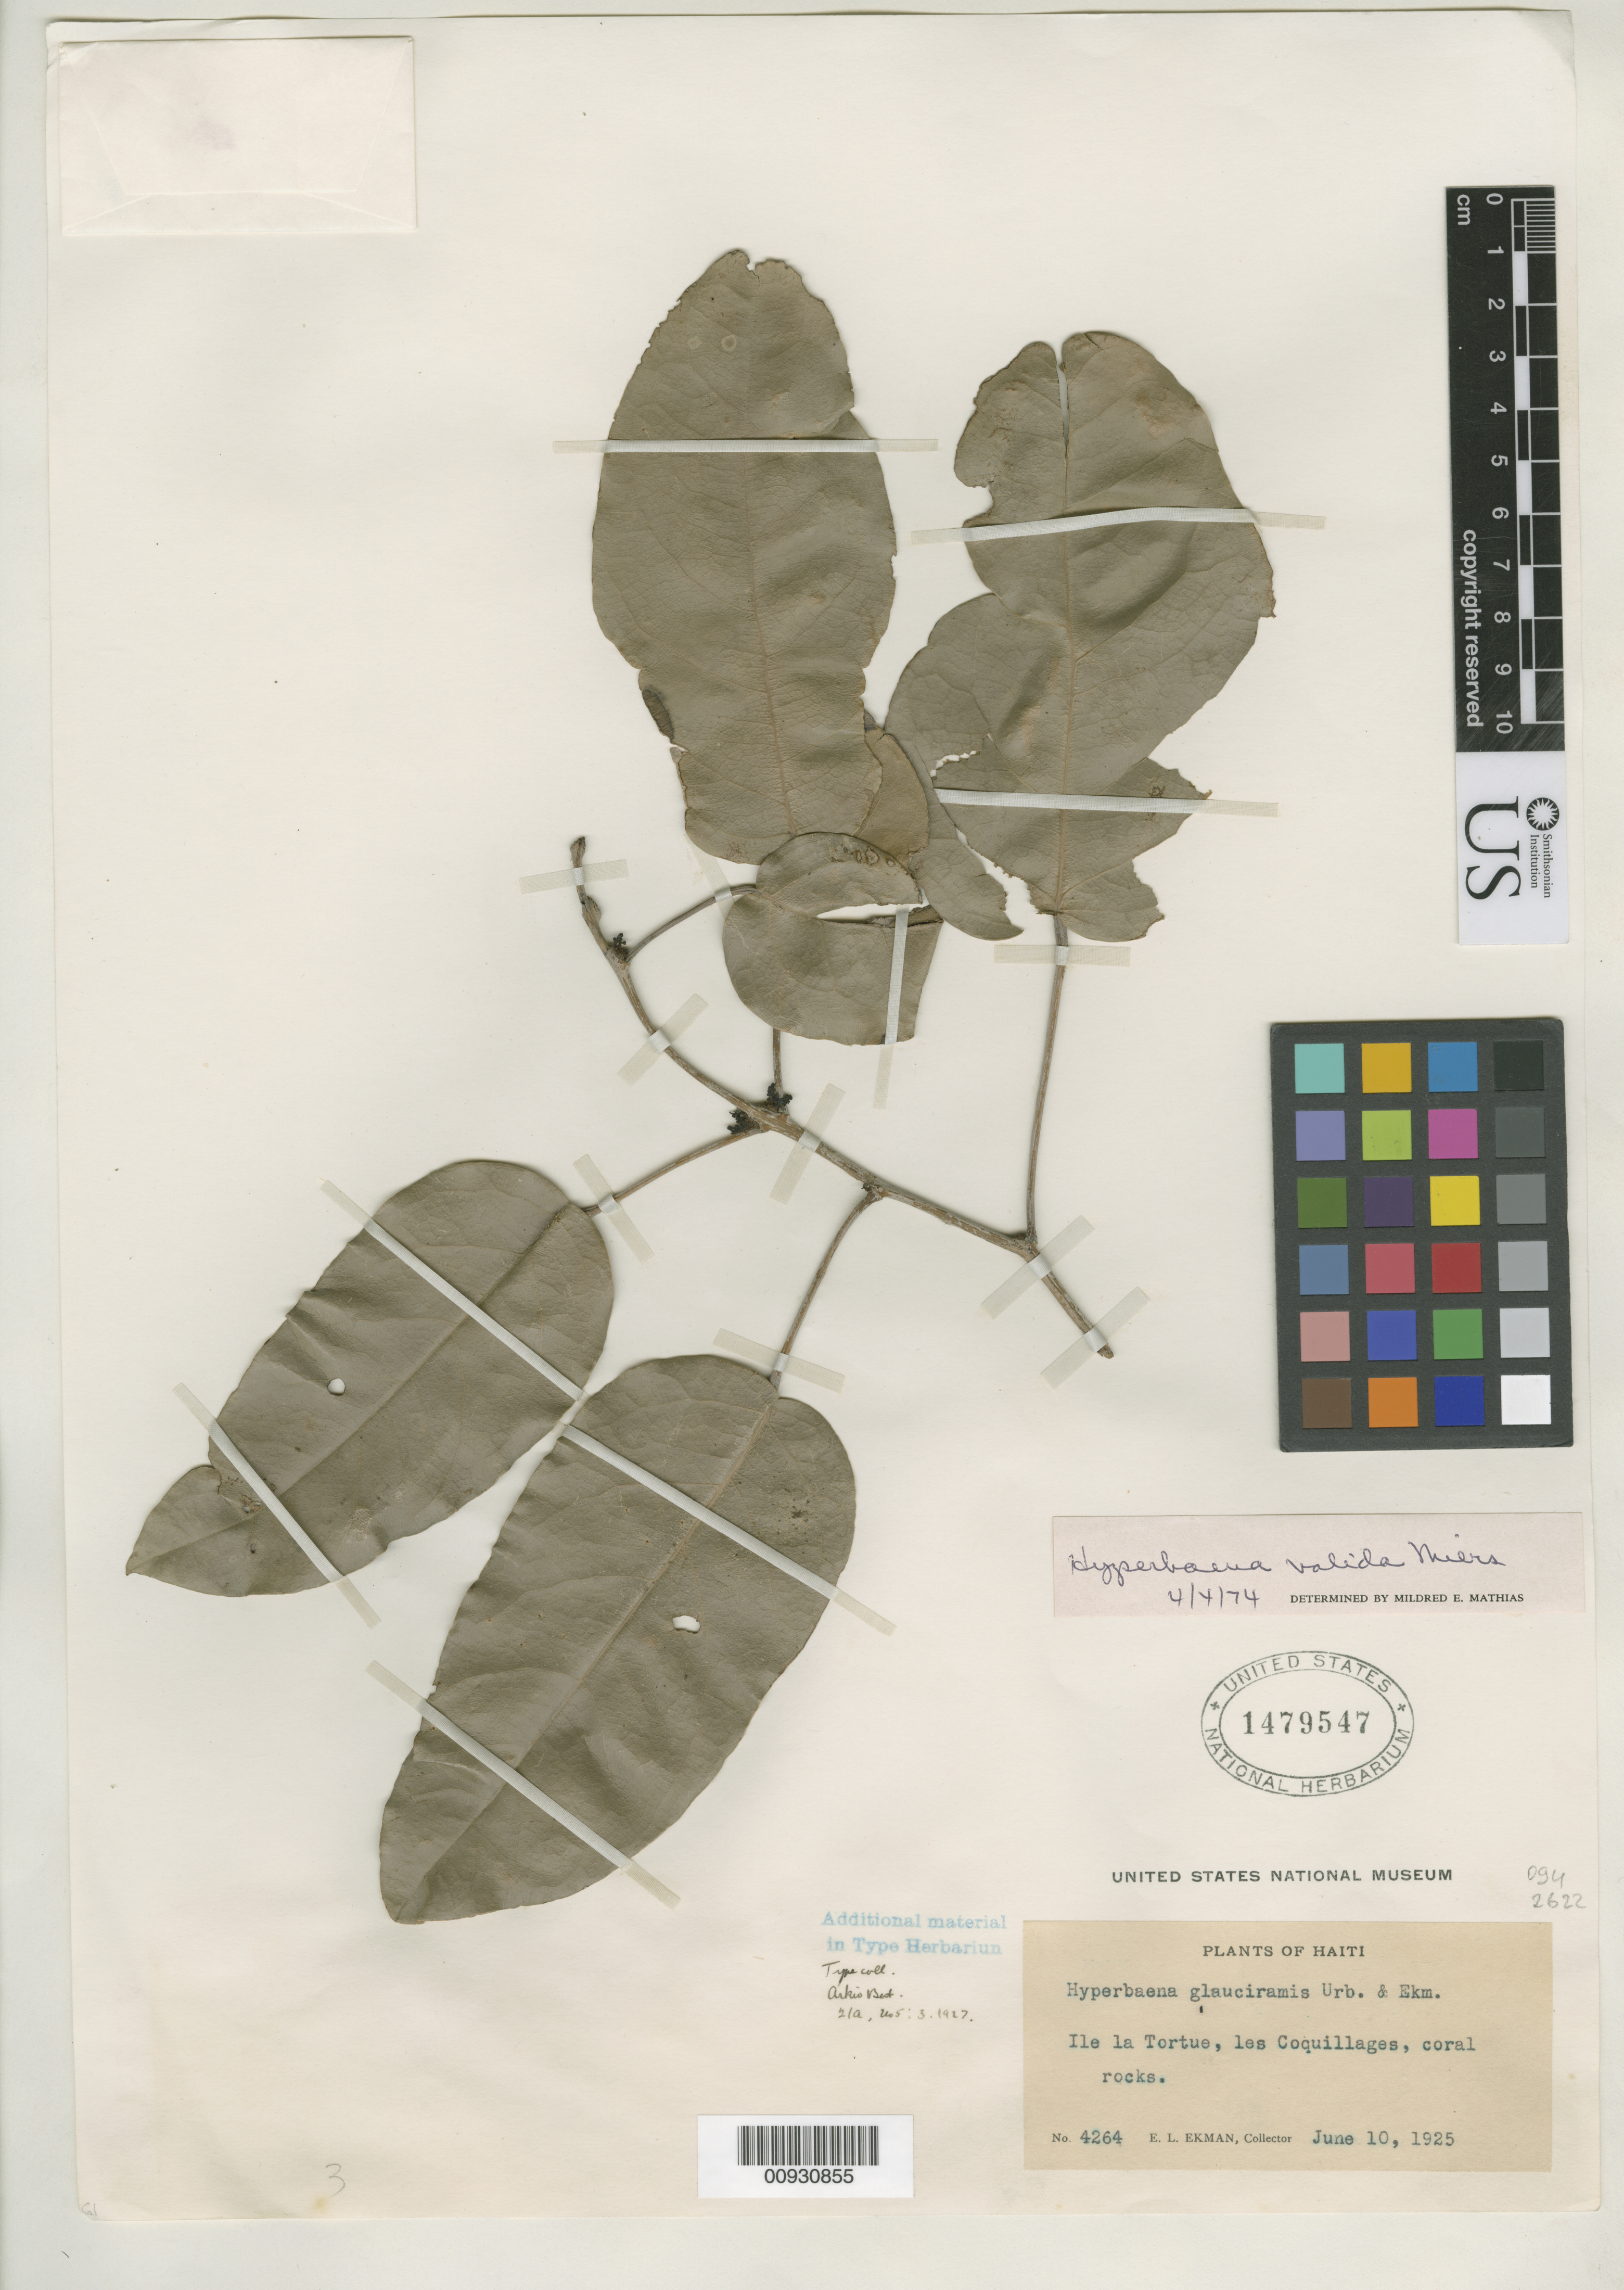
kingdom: Plantae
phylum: Tracheophyta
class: Magnoliopsida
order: Ranunculales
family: Menispermaceae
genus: Hyperbaena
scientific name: Hyperbaena glauciramis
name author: Urb. & Ekman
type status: Isotype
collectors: E. L. Ekman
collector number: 4264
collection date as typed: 10 Jun 1925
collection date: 1925-06-10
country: Haiti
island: Hispaniola Island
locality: Ile la Tortue, les Coquillages.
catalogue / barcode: US 1479547